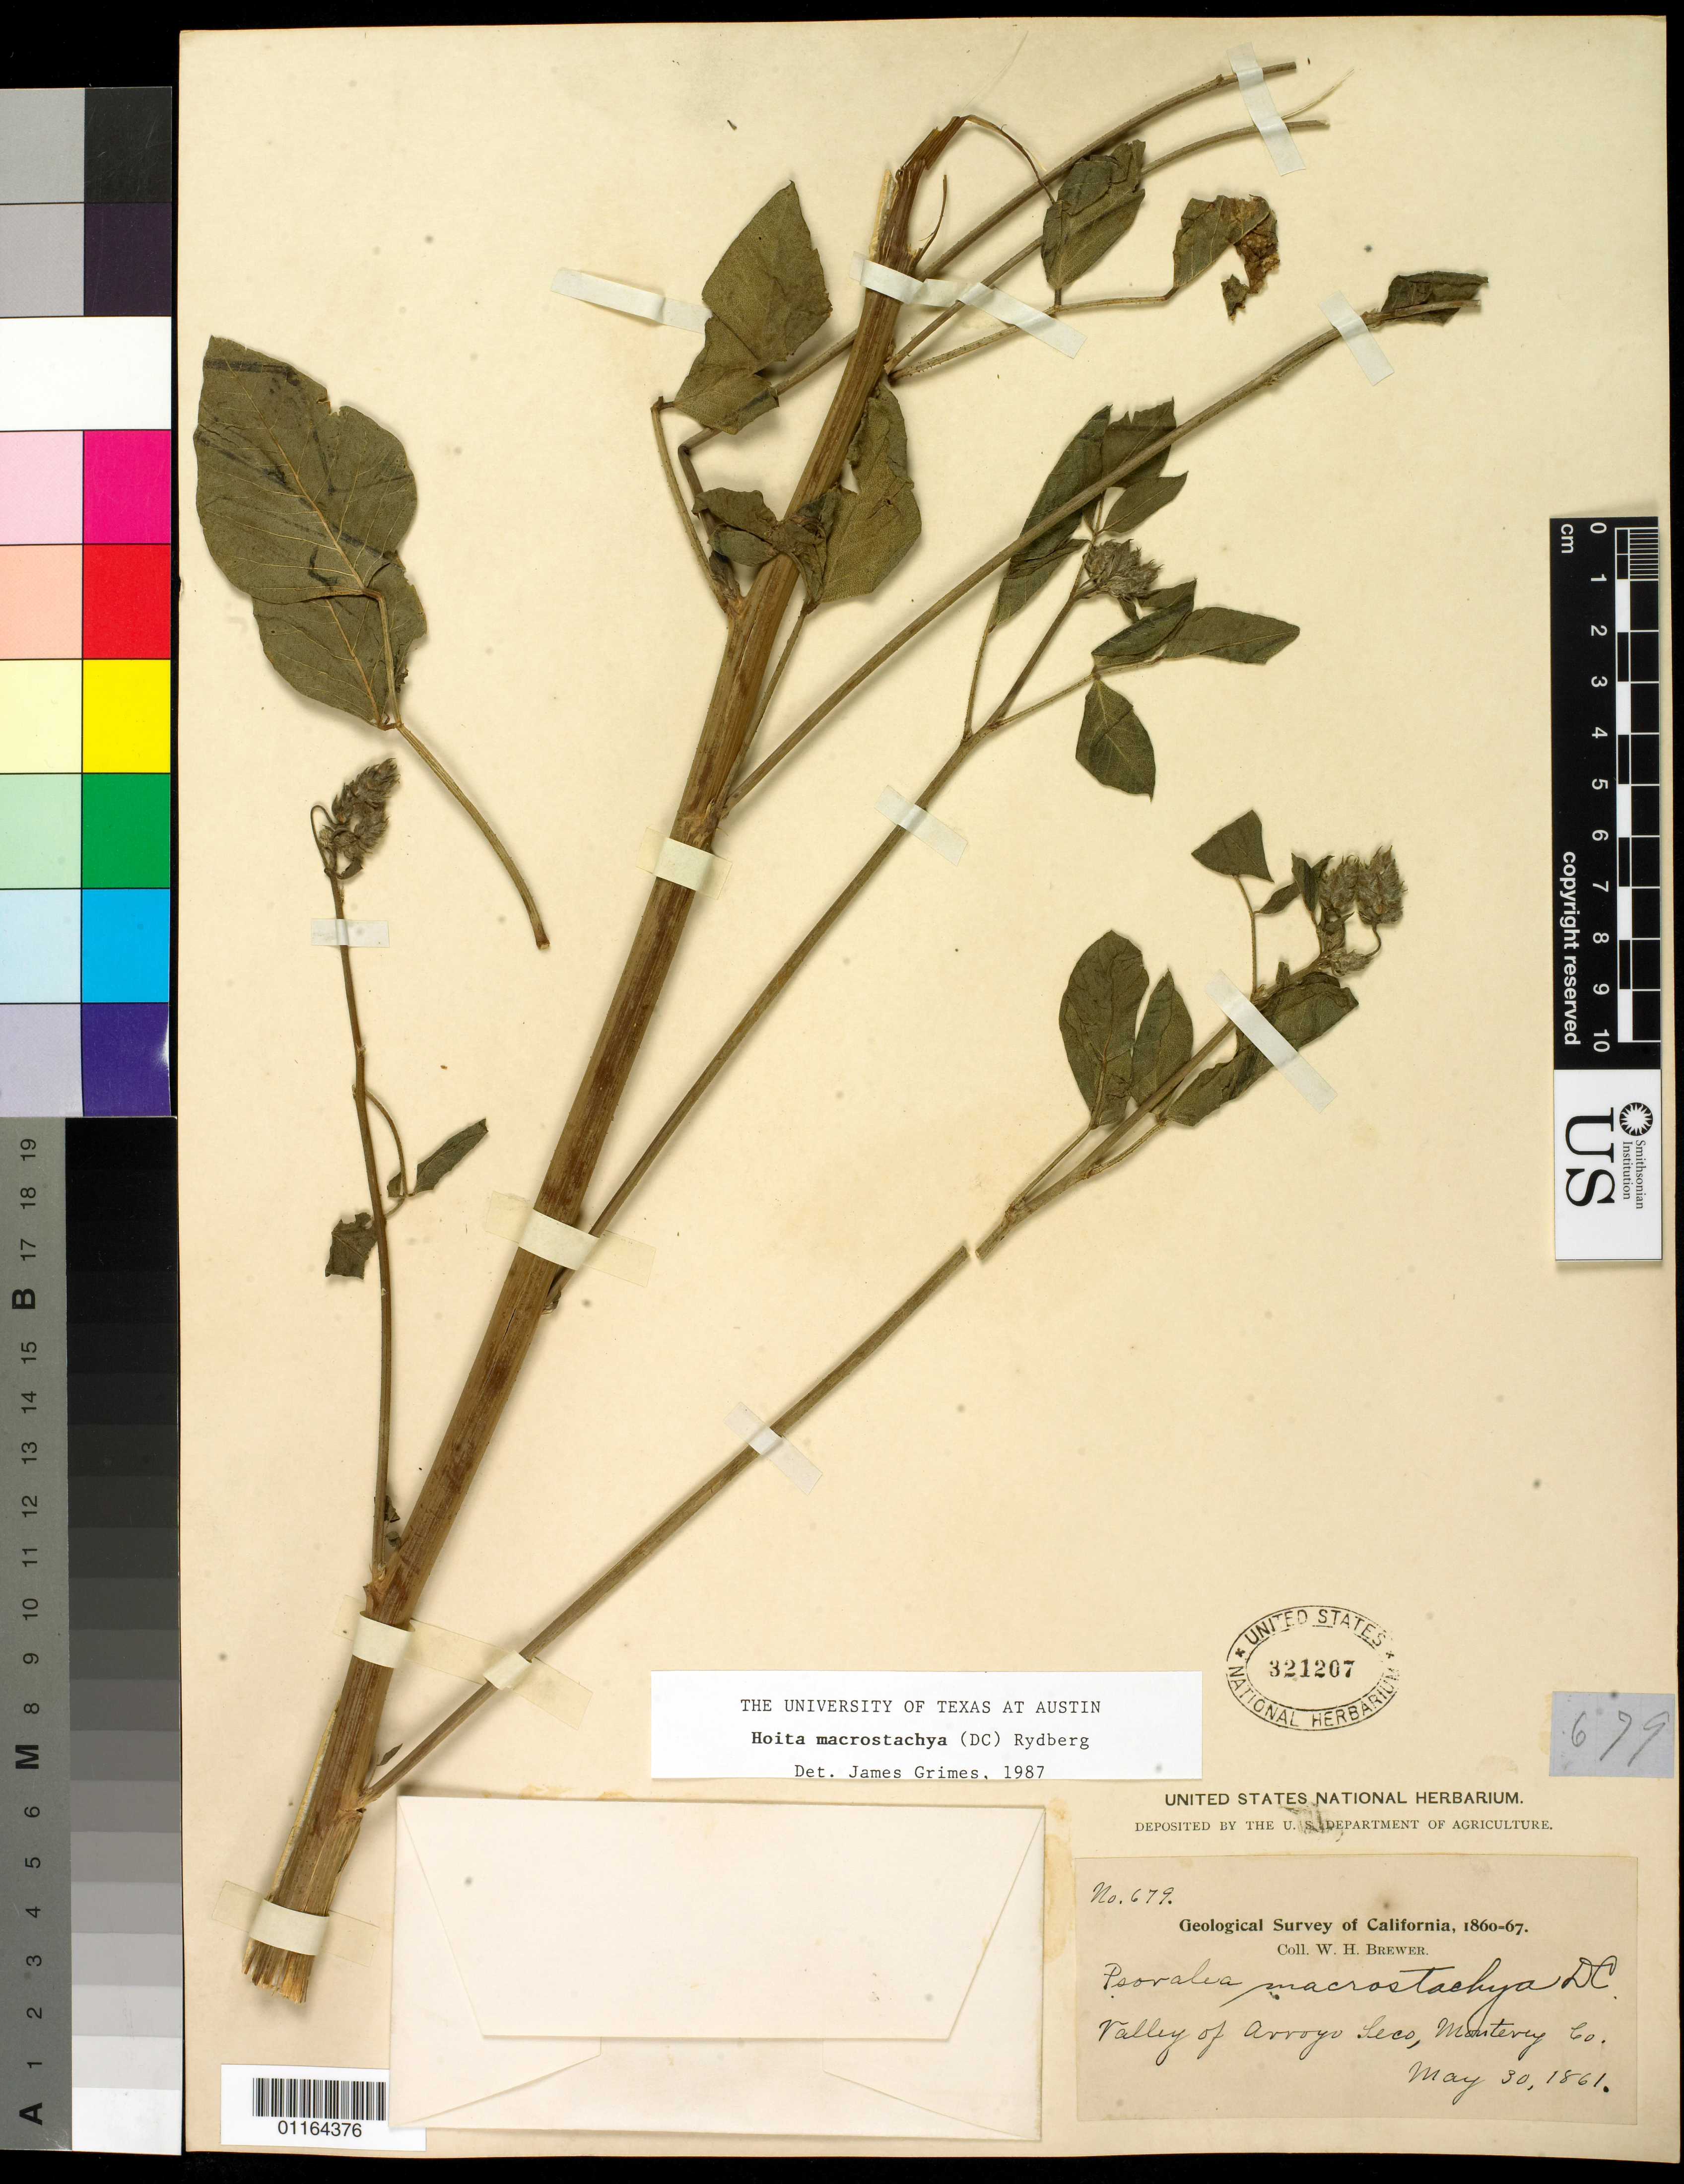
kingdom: Plantae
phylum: Tracheophyta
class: Magnoliopsida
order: Fabales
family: Fabaceae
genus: Hoita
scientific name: Hoita macrostachya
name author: (DC.) Rydb.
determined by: Grimes, J.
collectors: W. H. Brewer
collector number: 679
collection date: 1861-05-30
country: United States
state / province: California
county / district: Monterey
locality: Valley of Arroyo Seco.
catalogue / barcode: US 321207